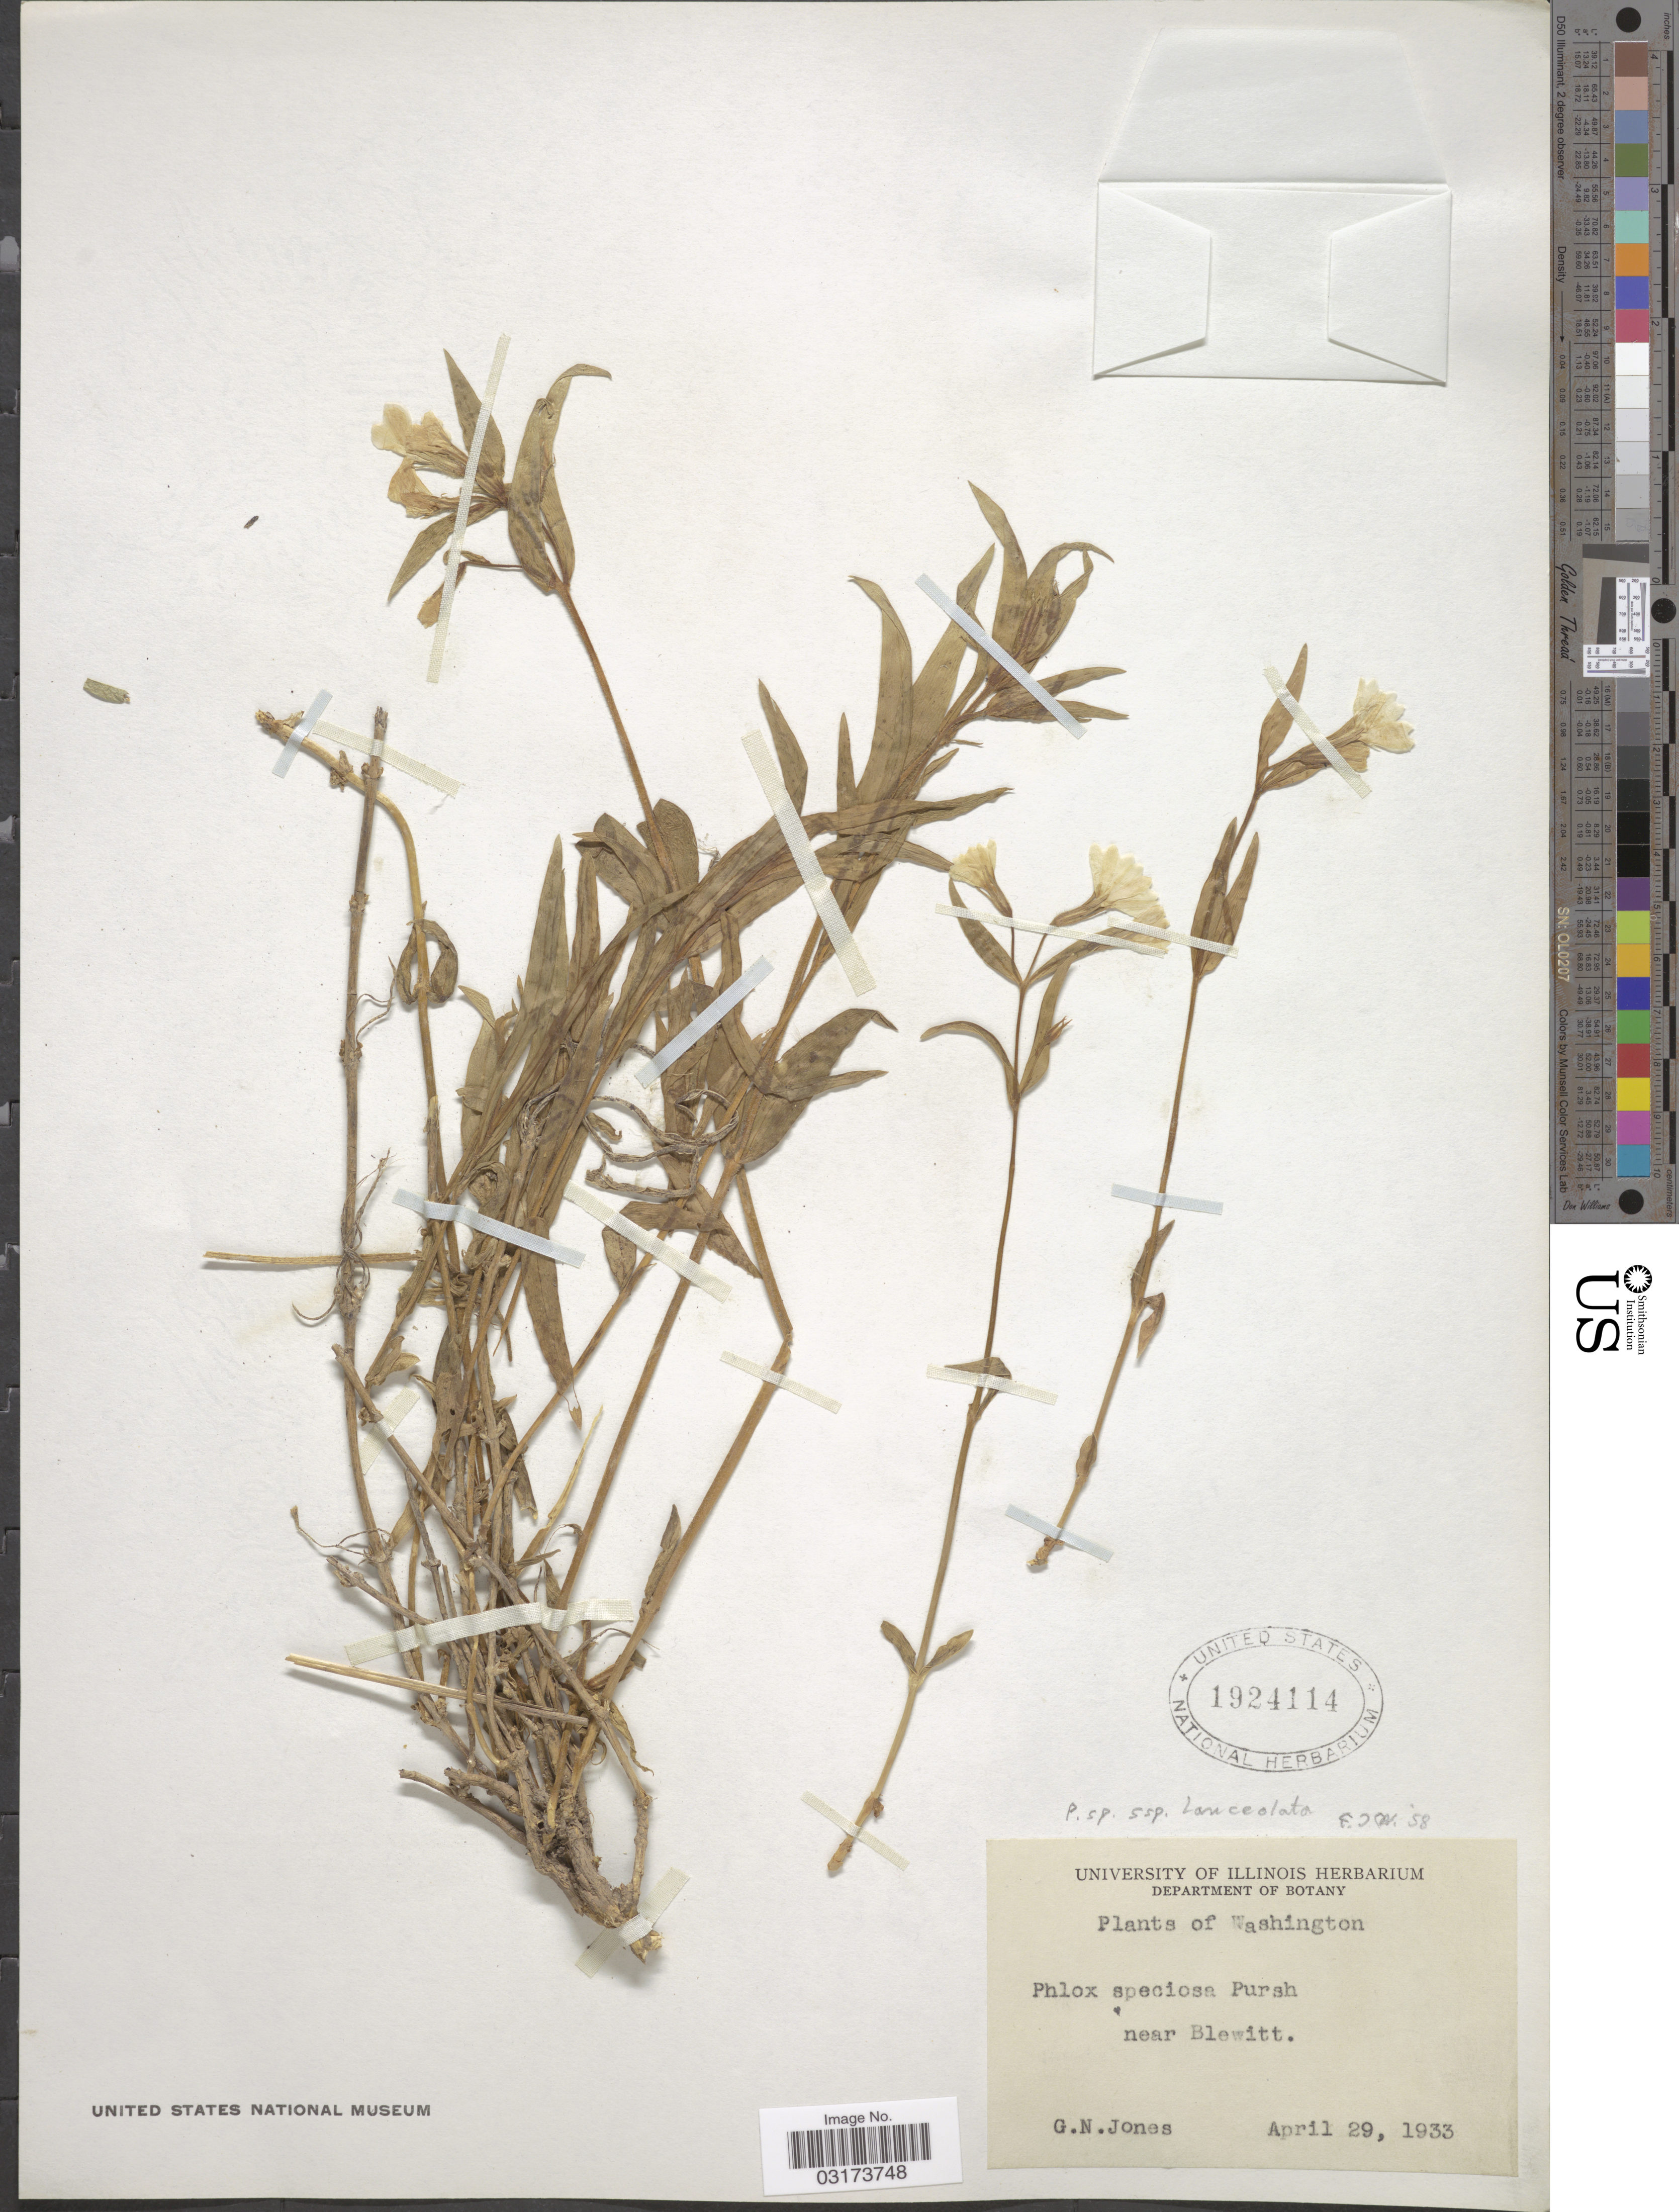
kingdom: Plantae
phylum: Tracheophyta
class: Magnoliopsida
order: Ericales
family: Polemoniaceae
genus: Phlox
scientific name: Phlox speciosa subsp. lanceolata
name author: (E.E. Nelson) Wherry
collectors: G. N. Jones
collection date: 1933-04-29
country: United States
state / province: Washington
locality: Near Blewitt.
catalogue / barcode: US 1924114